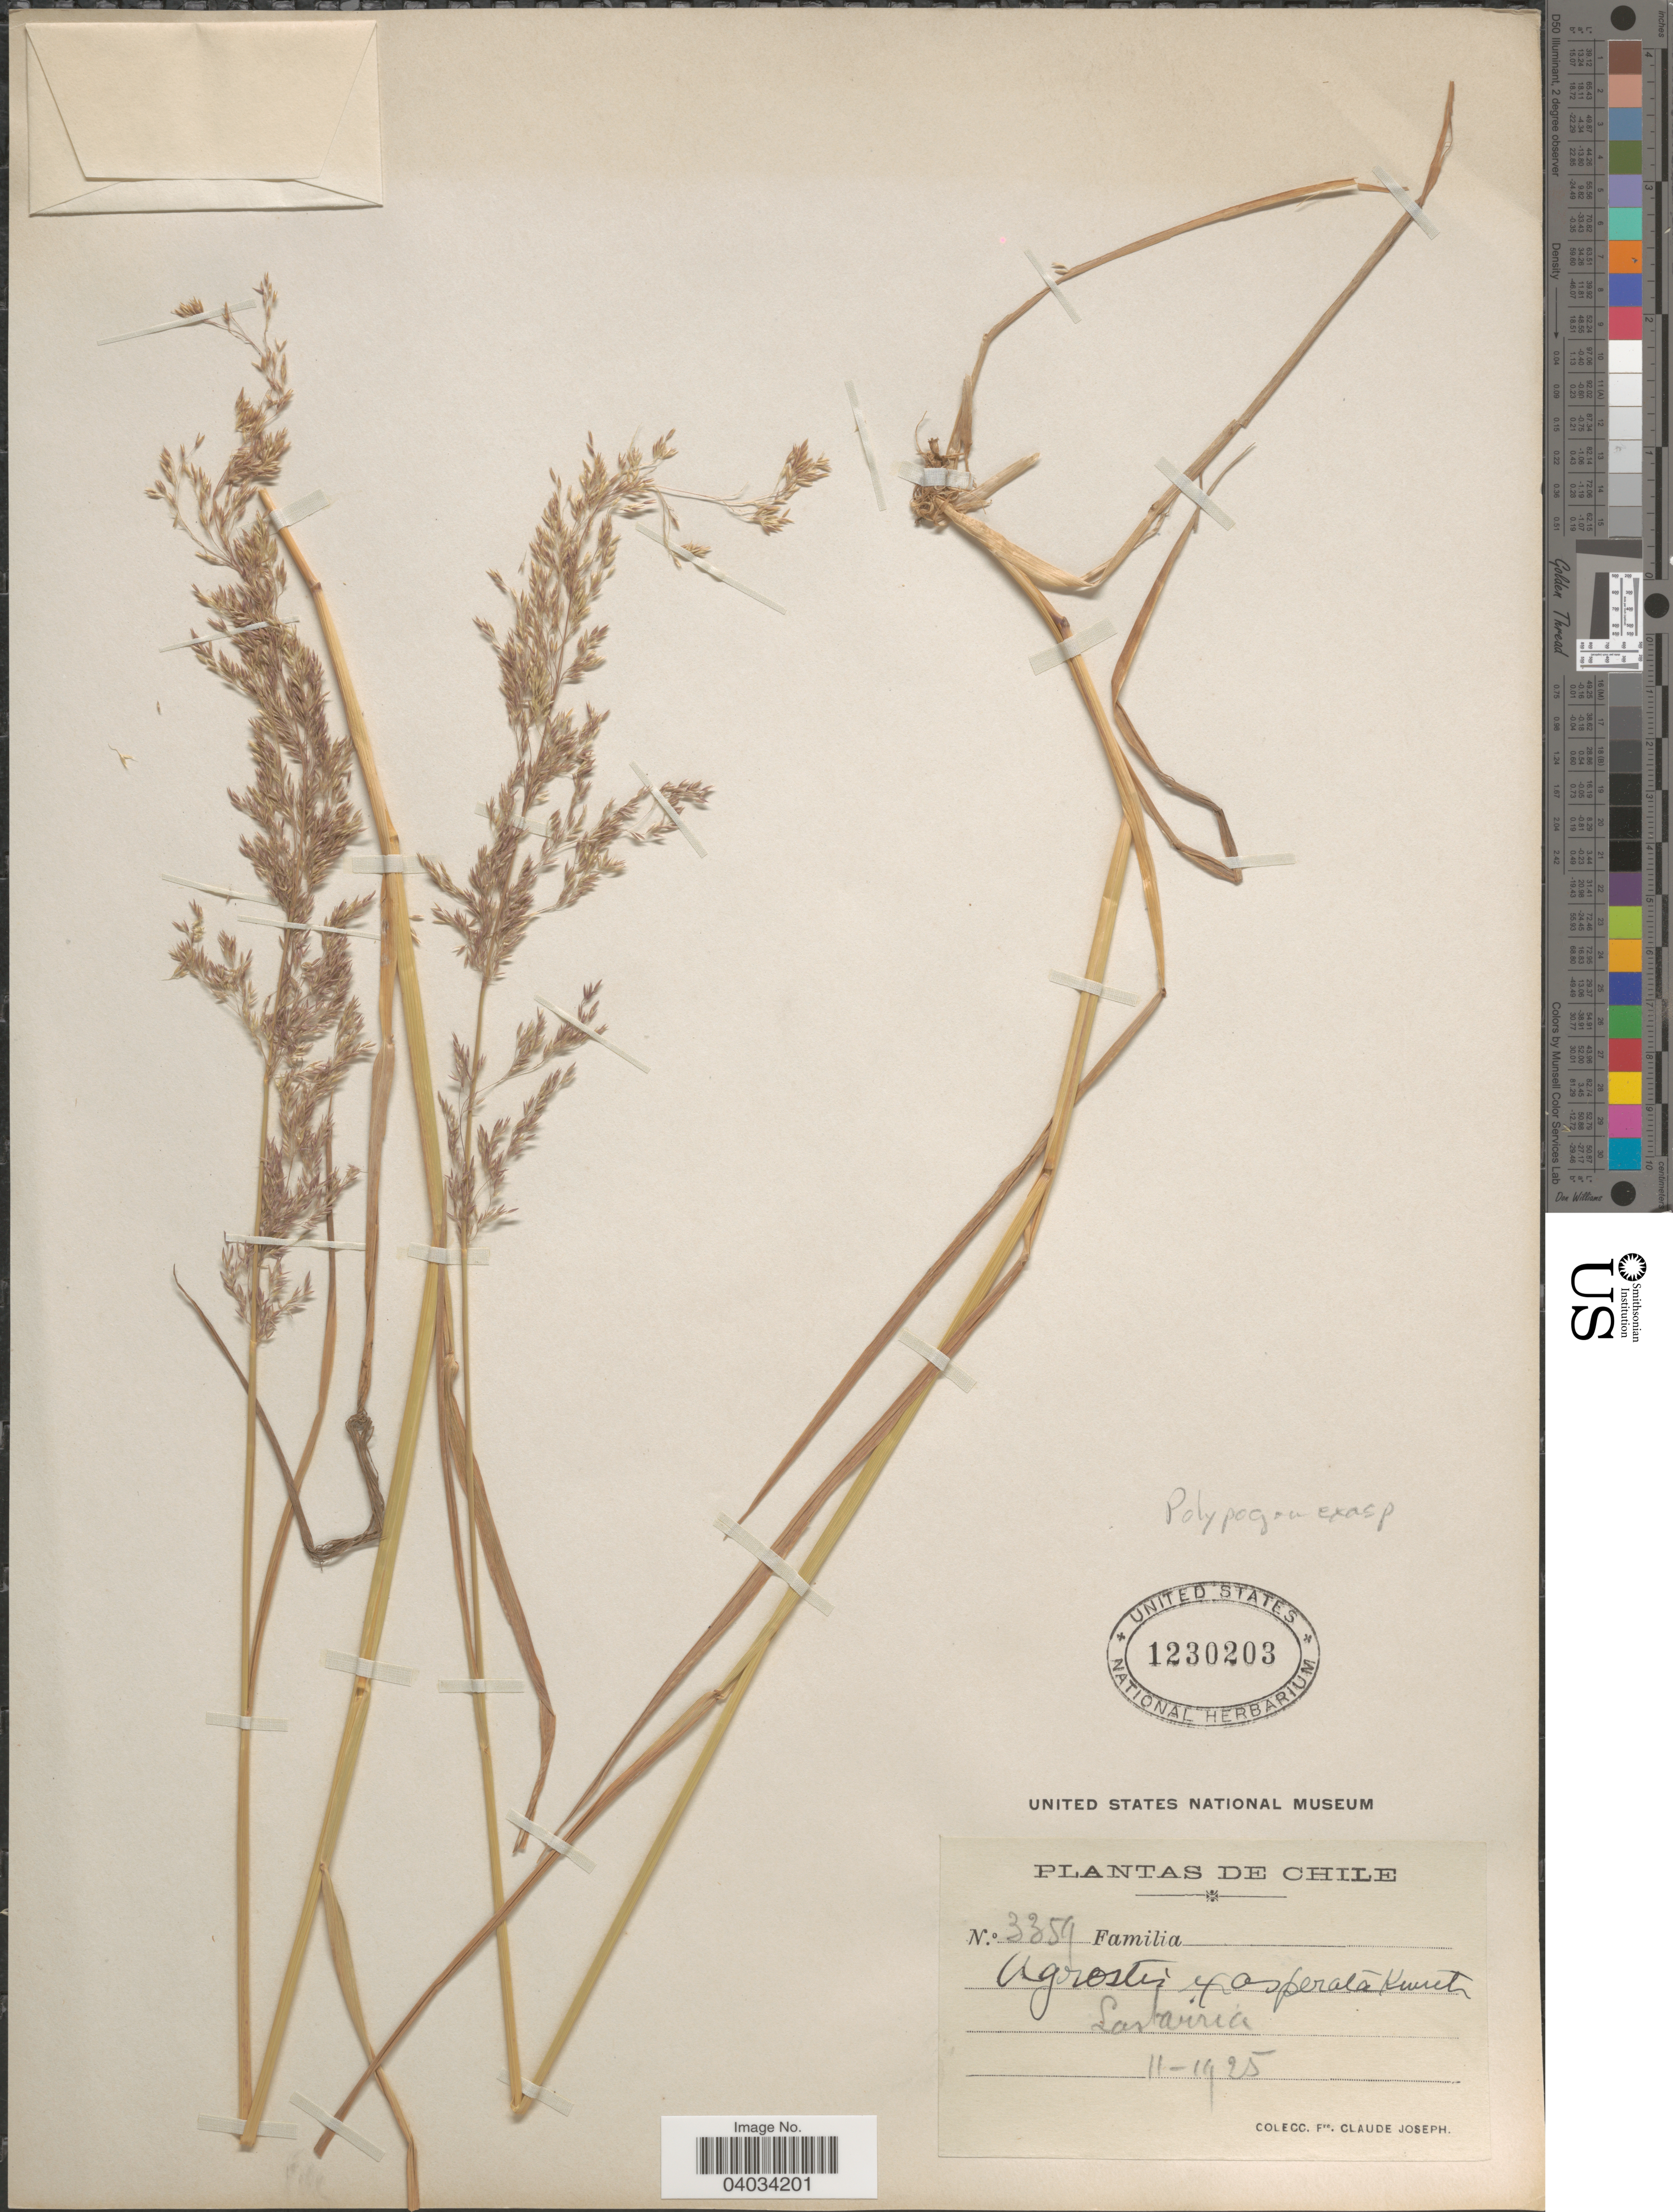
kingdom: Plantae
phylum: Tracheophyta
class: Liliopsida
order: Poales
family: Poaceae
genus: Polypogon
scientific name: Polypogon exasperatus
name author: (Trin.) Renvoize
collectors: Bro. Claude-Joseph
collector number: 3359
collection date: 1925-11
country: Chile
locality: Lastarria.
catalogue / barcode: US 1230203